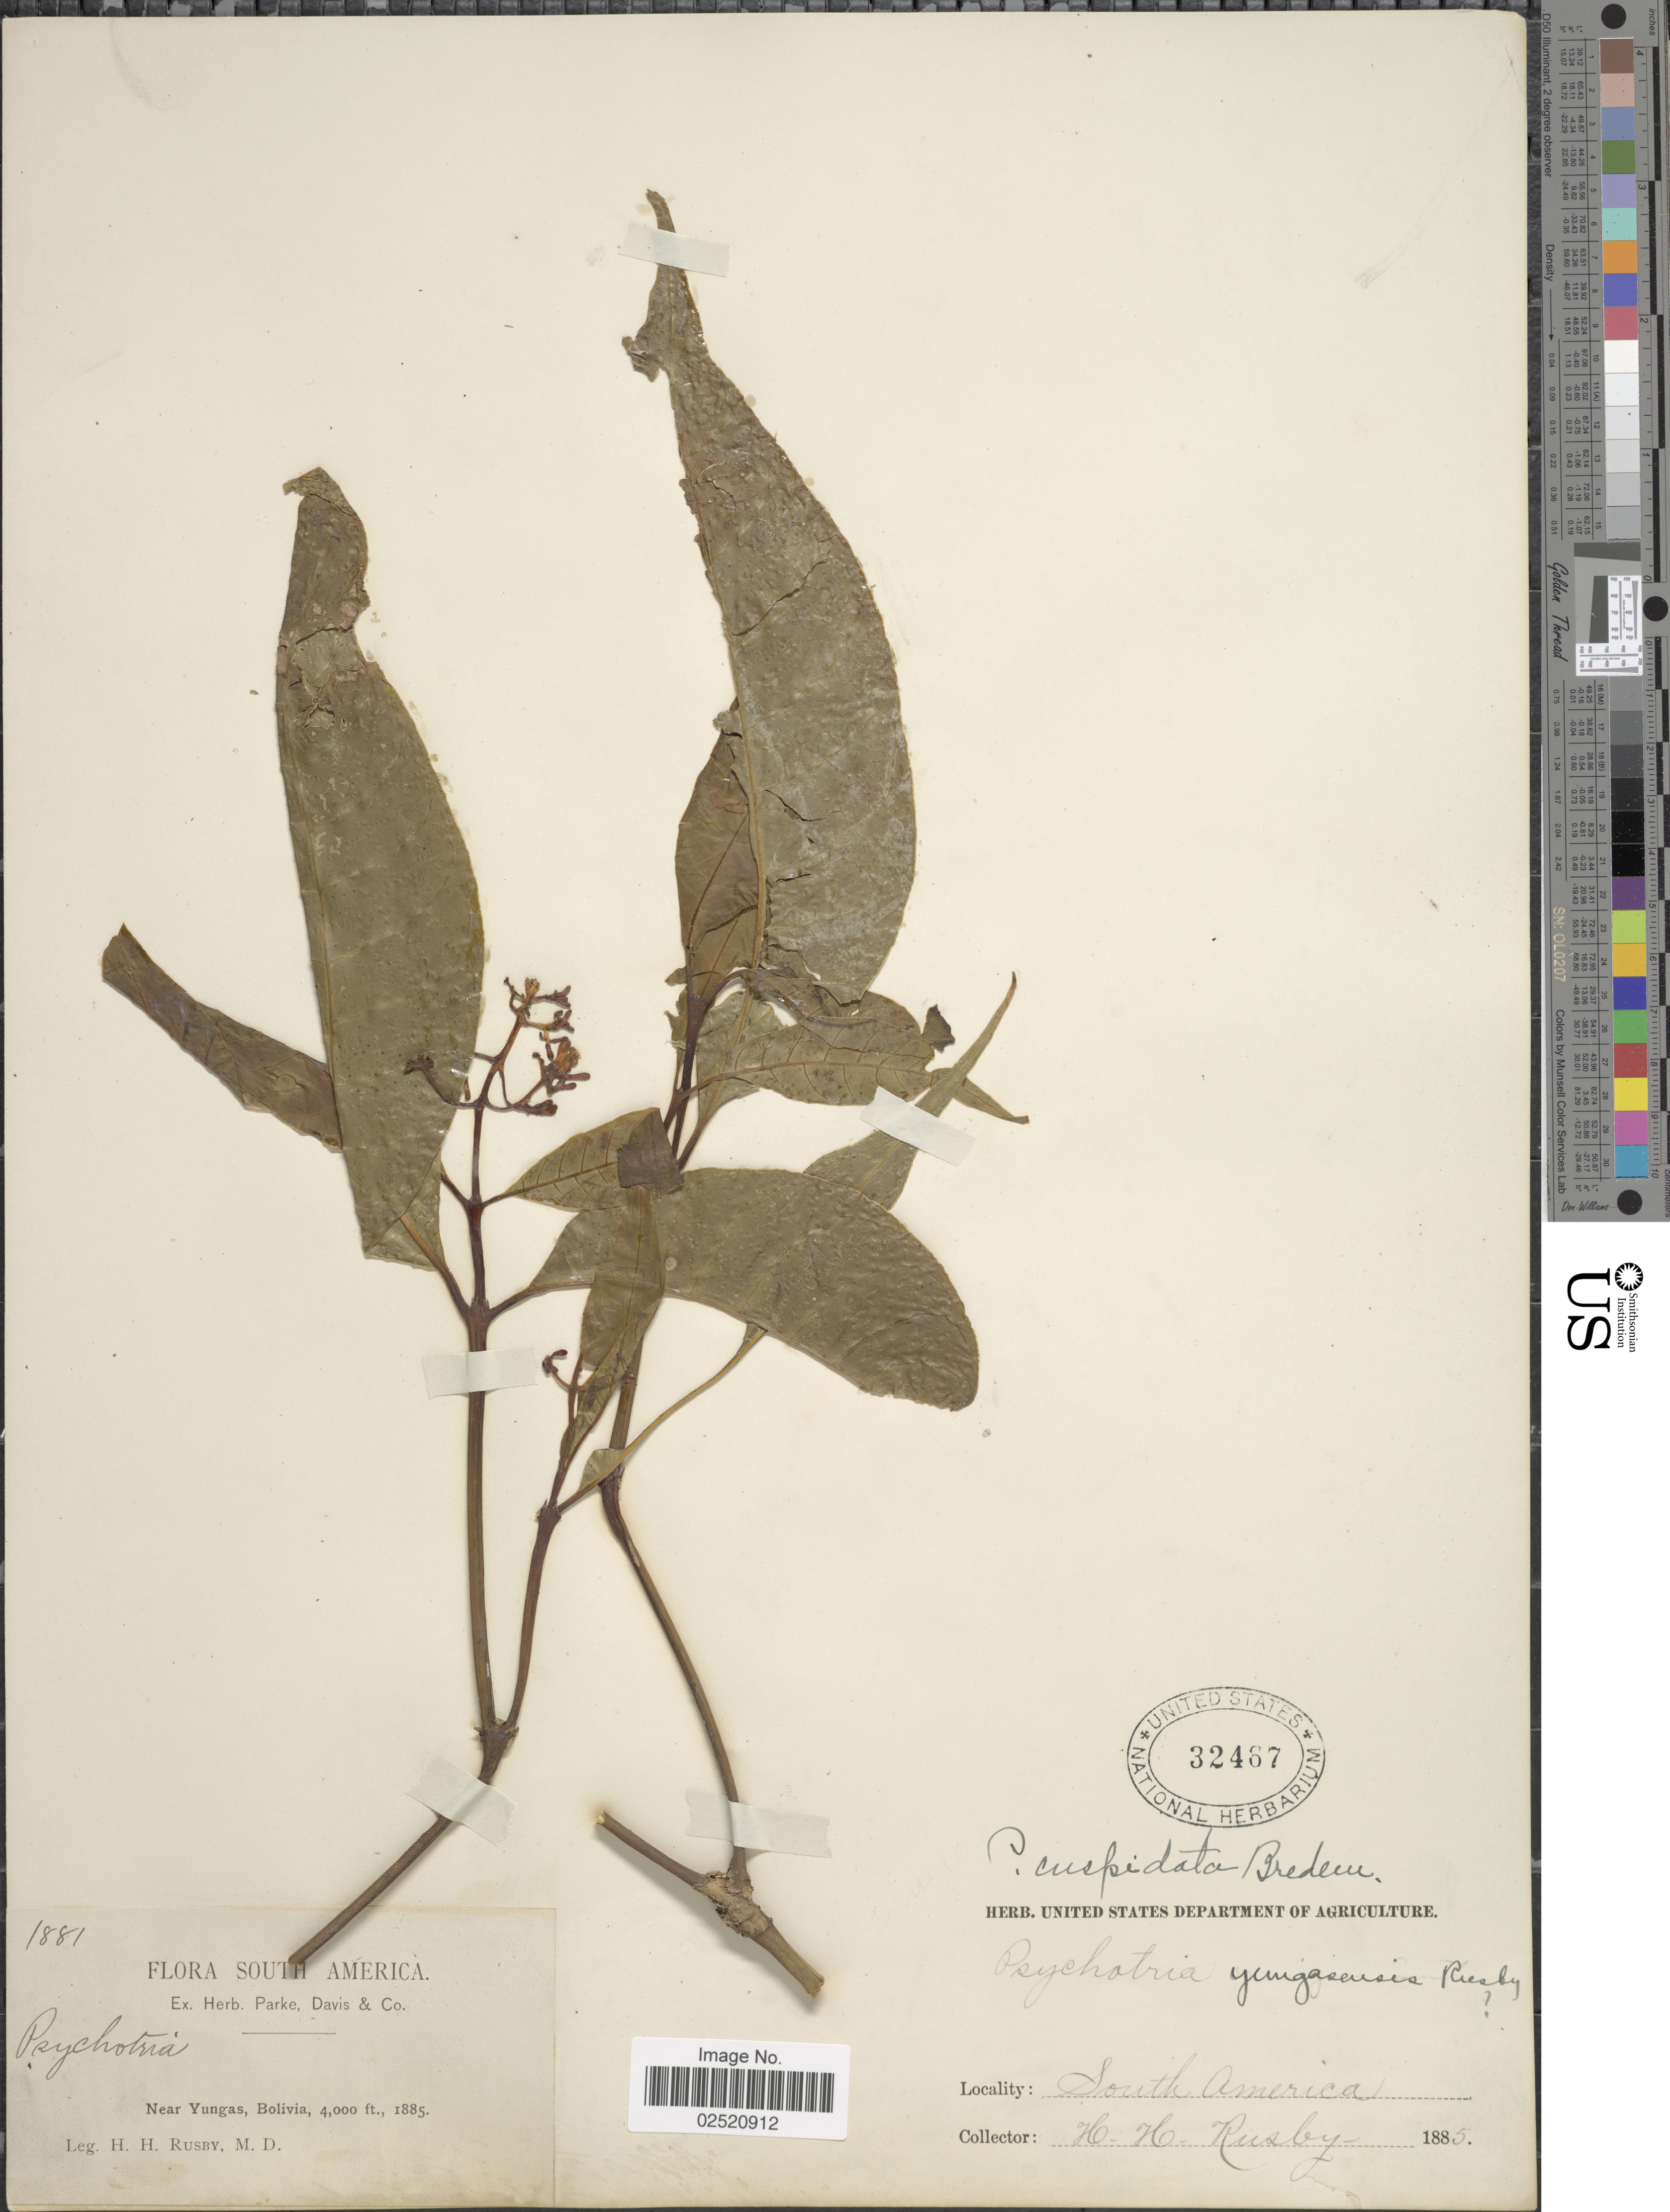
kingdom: Plantae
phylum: Tracheophyta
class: Magnoliopsida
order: Gentianales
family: Rubiaceae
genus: Psychotria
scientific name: Psychotria acuminata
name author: Benth.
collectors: H. H. Rusby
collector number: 1881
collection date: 1885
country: Bolivia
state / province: La Paz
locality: Near Yungas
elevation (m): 1219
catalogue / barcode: US 32467